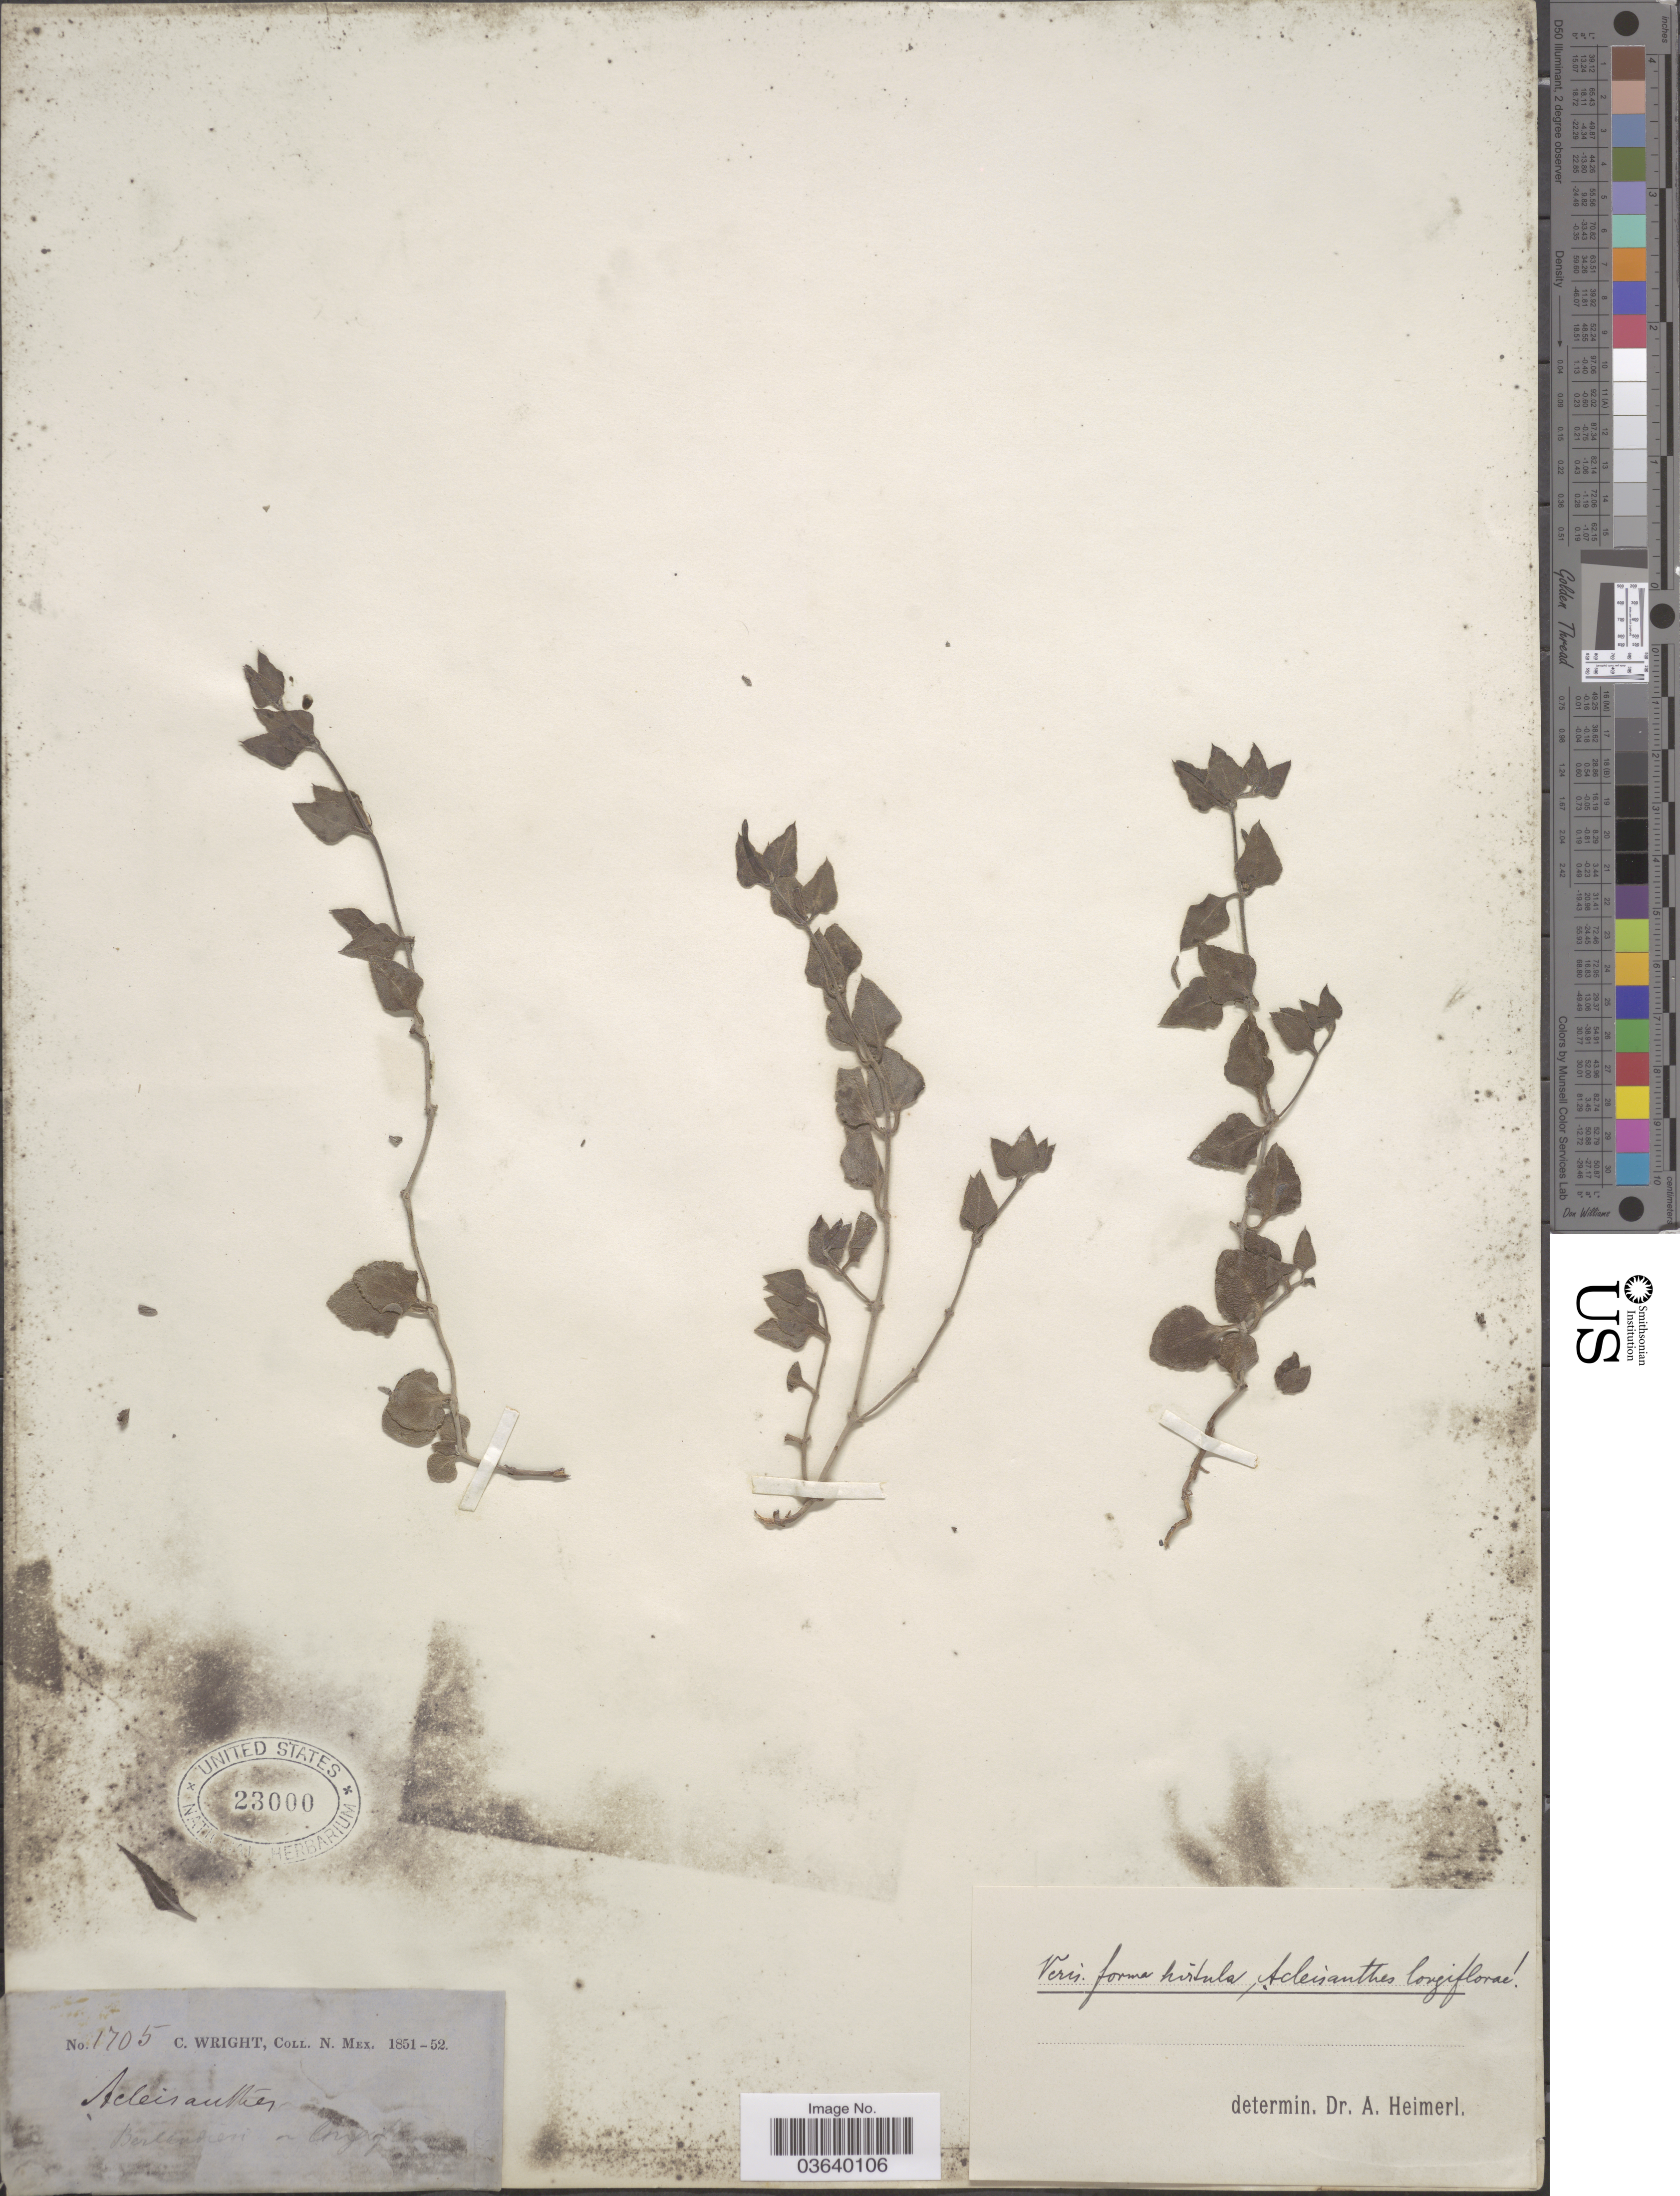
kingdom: Plantae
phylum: Tracheophyta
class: Magnoliopsida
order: Caryophyllales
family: Nyctaginaceae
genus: Acleisanthes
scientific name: Acleisanthes longiflora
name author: A. Gray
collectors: C. Wright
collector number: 1705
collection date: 1851/1852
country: United States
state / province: New Mexico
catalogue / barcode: US 23000